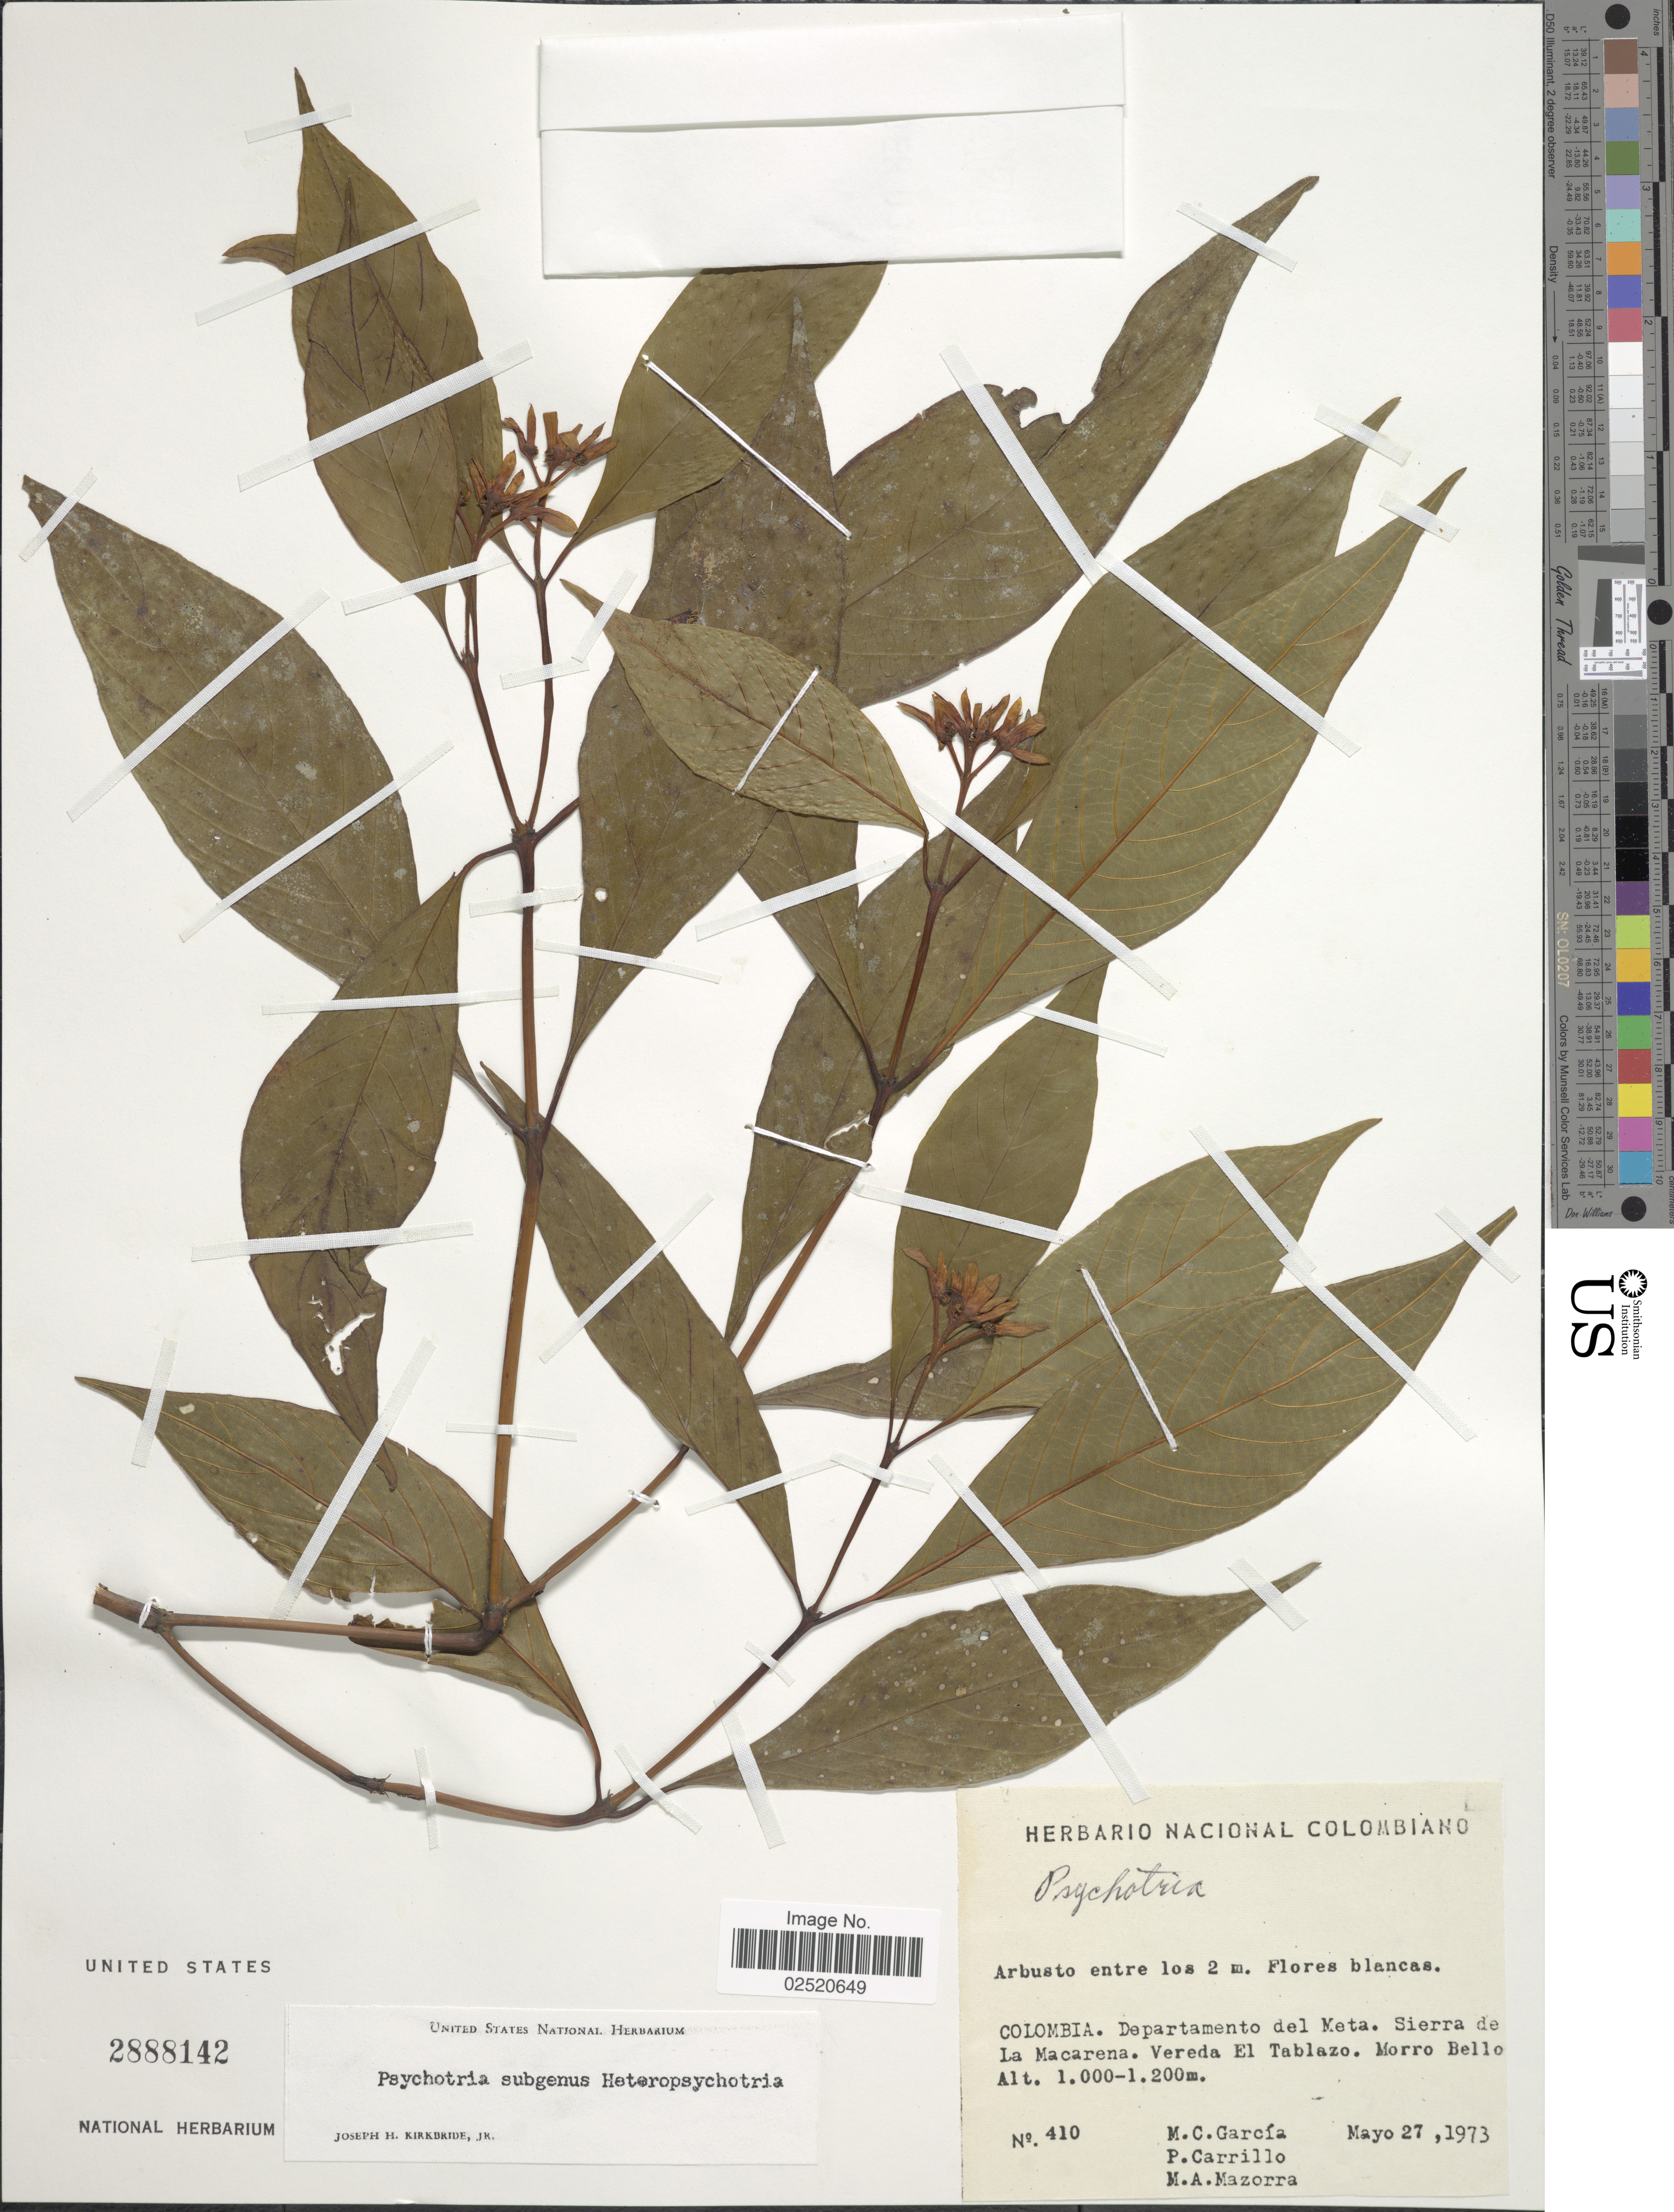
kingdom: Plantae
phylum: Tracheophyta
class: Magnoliopsida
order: Gentianales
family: Rubiaceae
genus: Psychotria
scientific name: Psychotria sp.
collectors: M. C. García, P. Carrillo & M. Mazorra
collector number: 410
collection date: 1973-05-27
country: Colombia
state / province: Meta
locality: Sierra de La Macarena. Vereda. El Tablazo. Morro Bello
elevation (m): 1000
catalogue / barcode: US 2888142